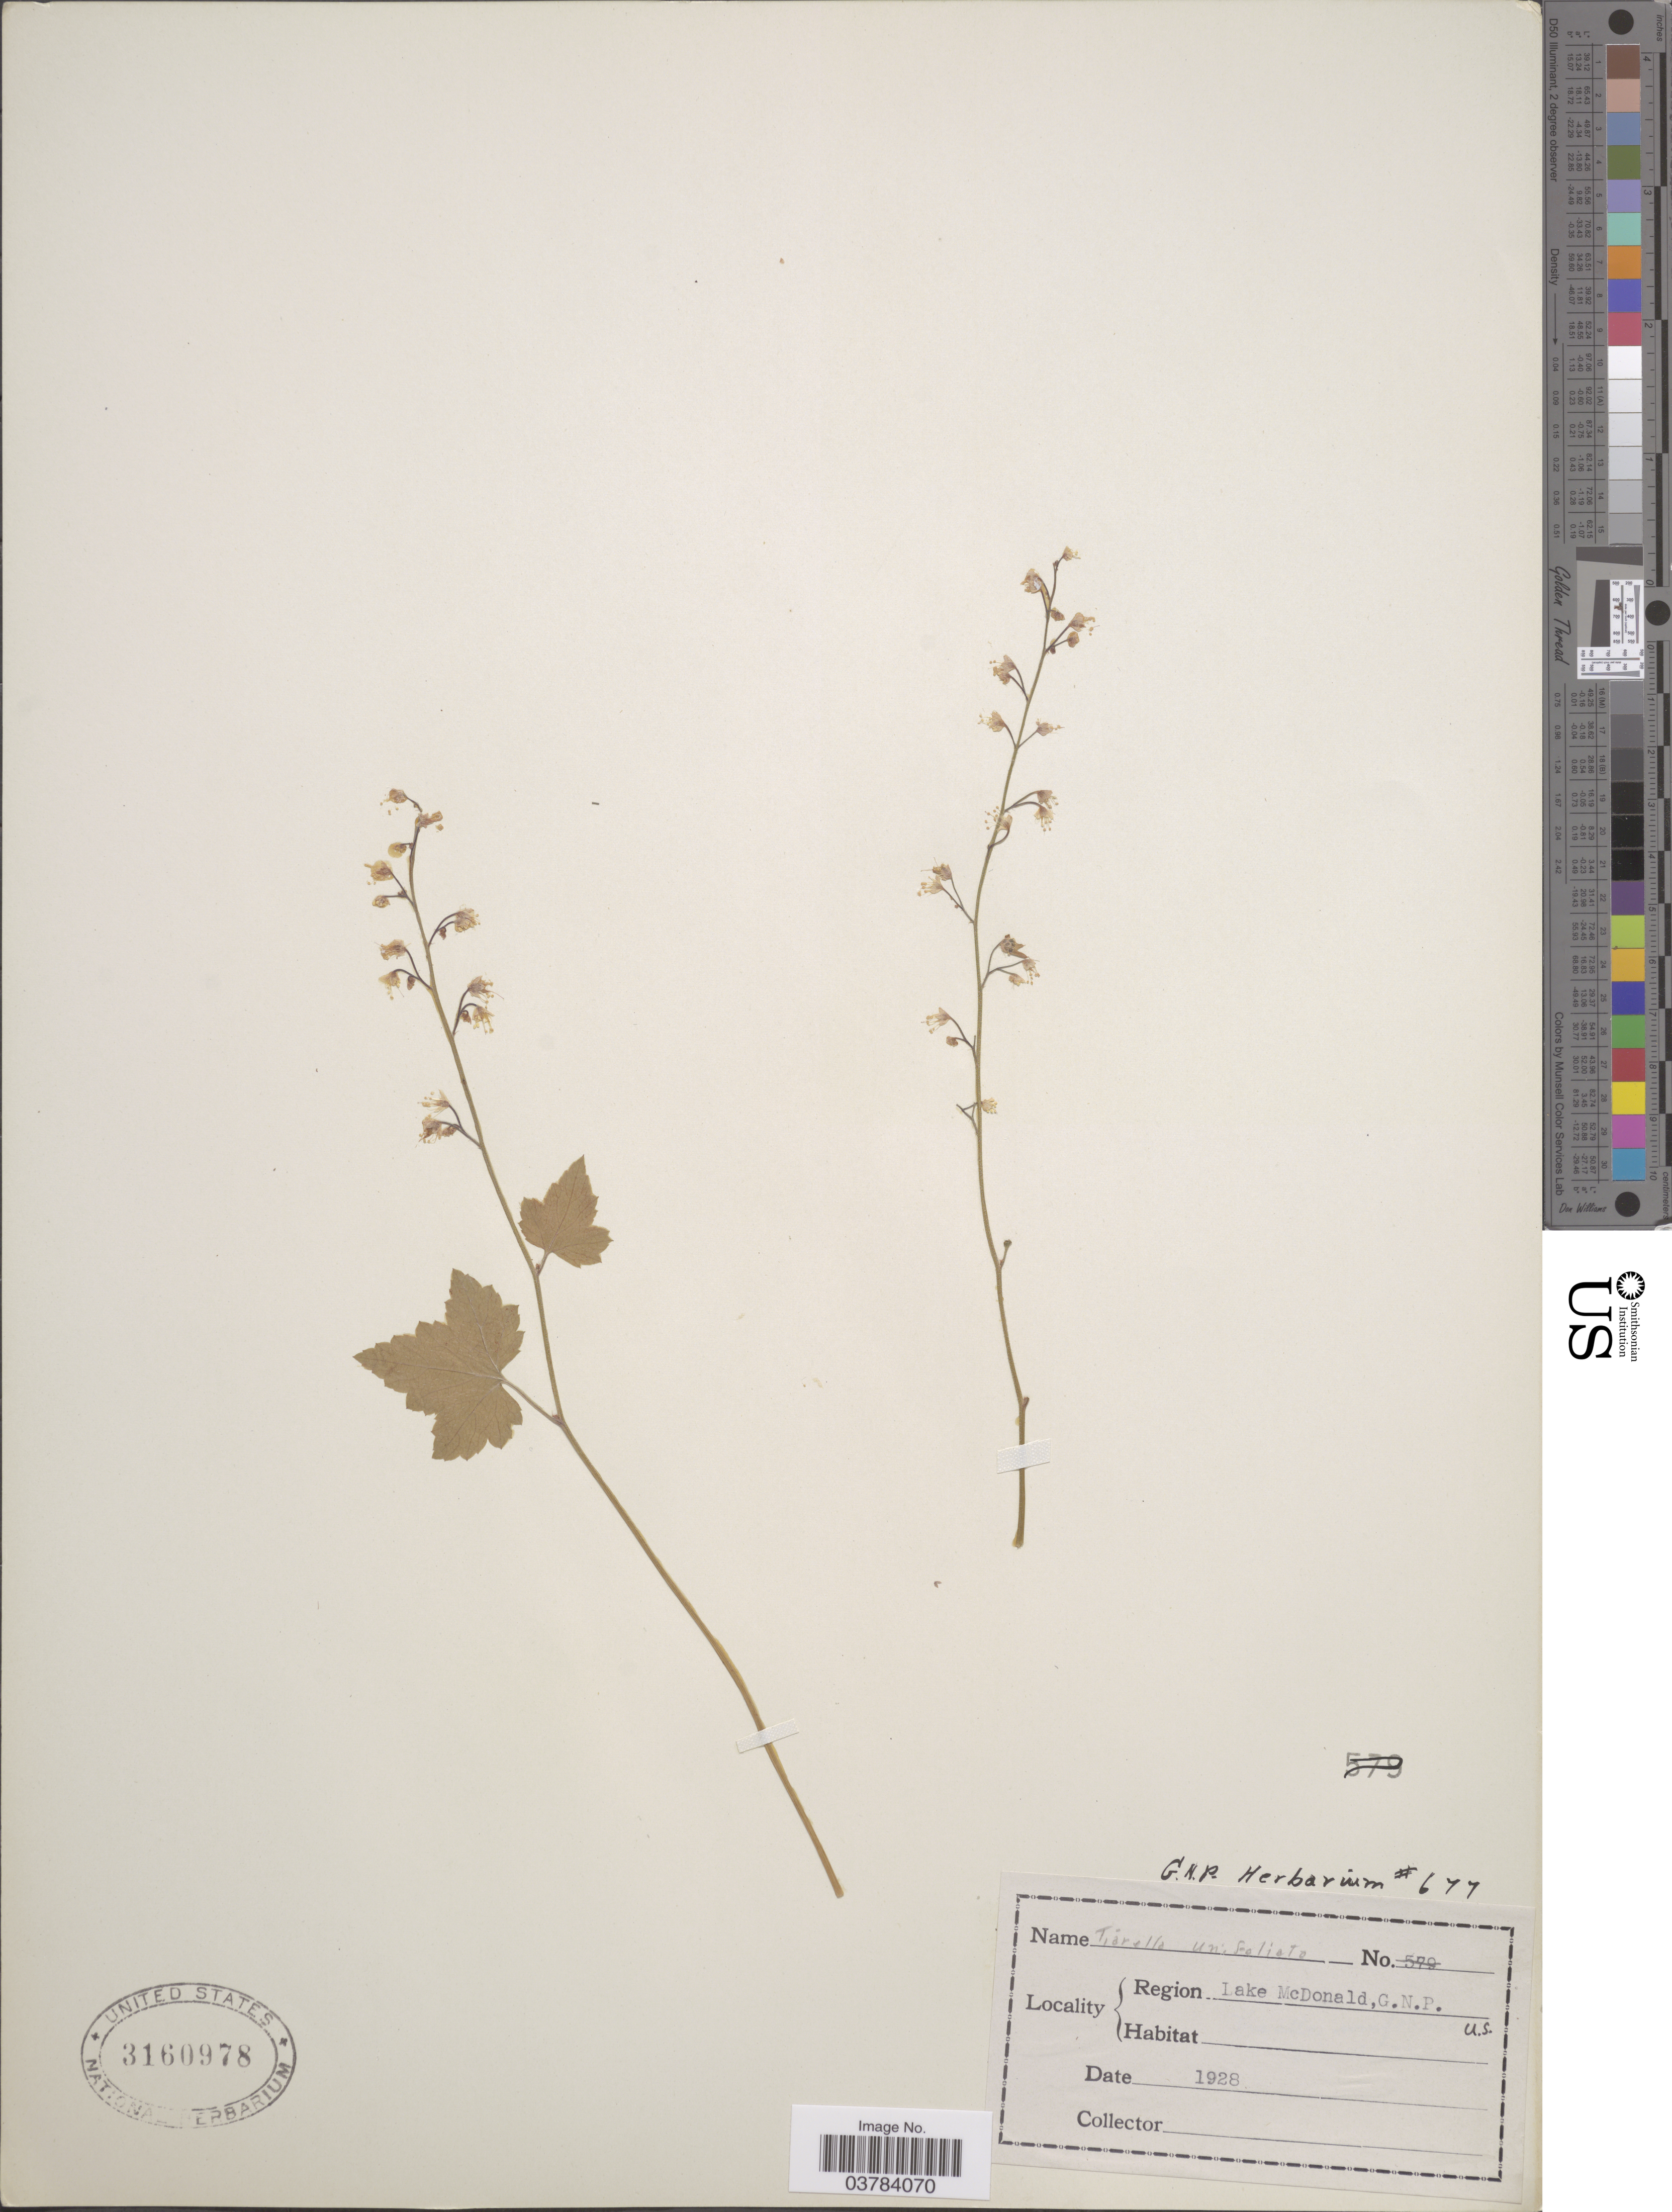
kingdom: Plantae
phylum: Tracheophyta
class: Magnoliopsida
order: Saxifragales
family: Saxifragaceae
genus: Tiarella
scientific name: Tiarella unifoliata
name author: Hook.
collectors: ex herb. G. N. P.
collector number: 677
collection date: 1928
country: United States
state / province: Montana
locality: Region lake McDonald, G.N.P. U.S.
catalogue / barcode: US 3160978